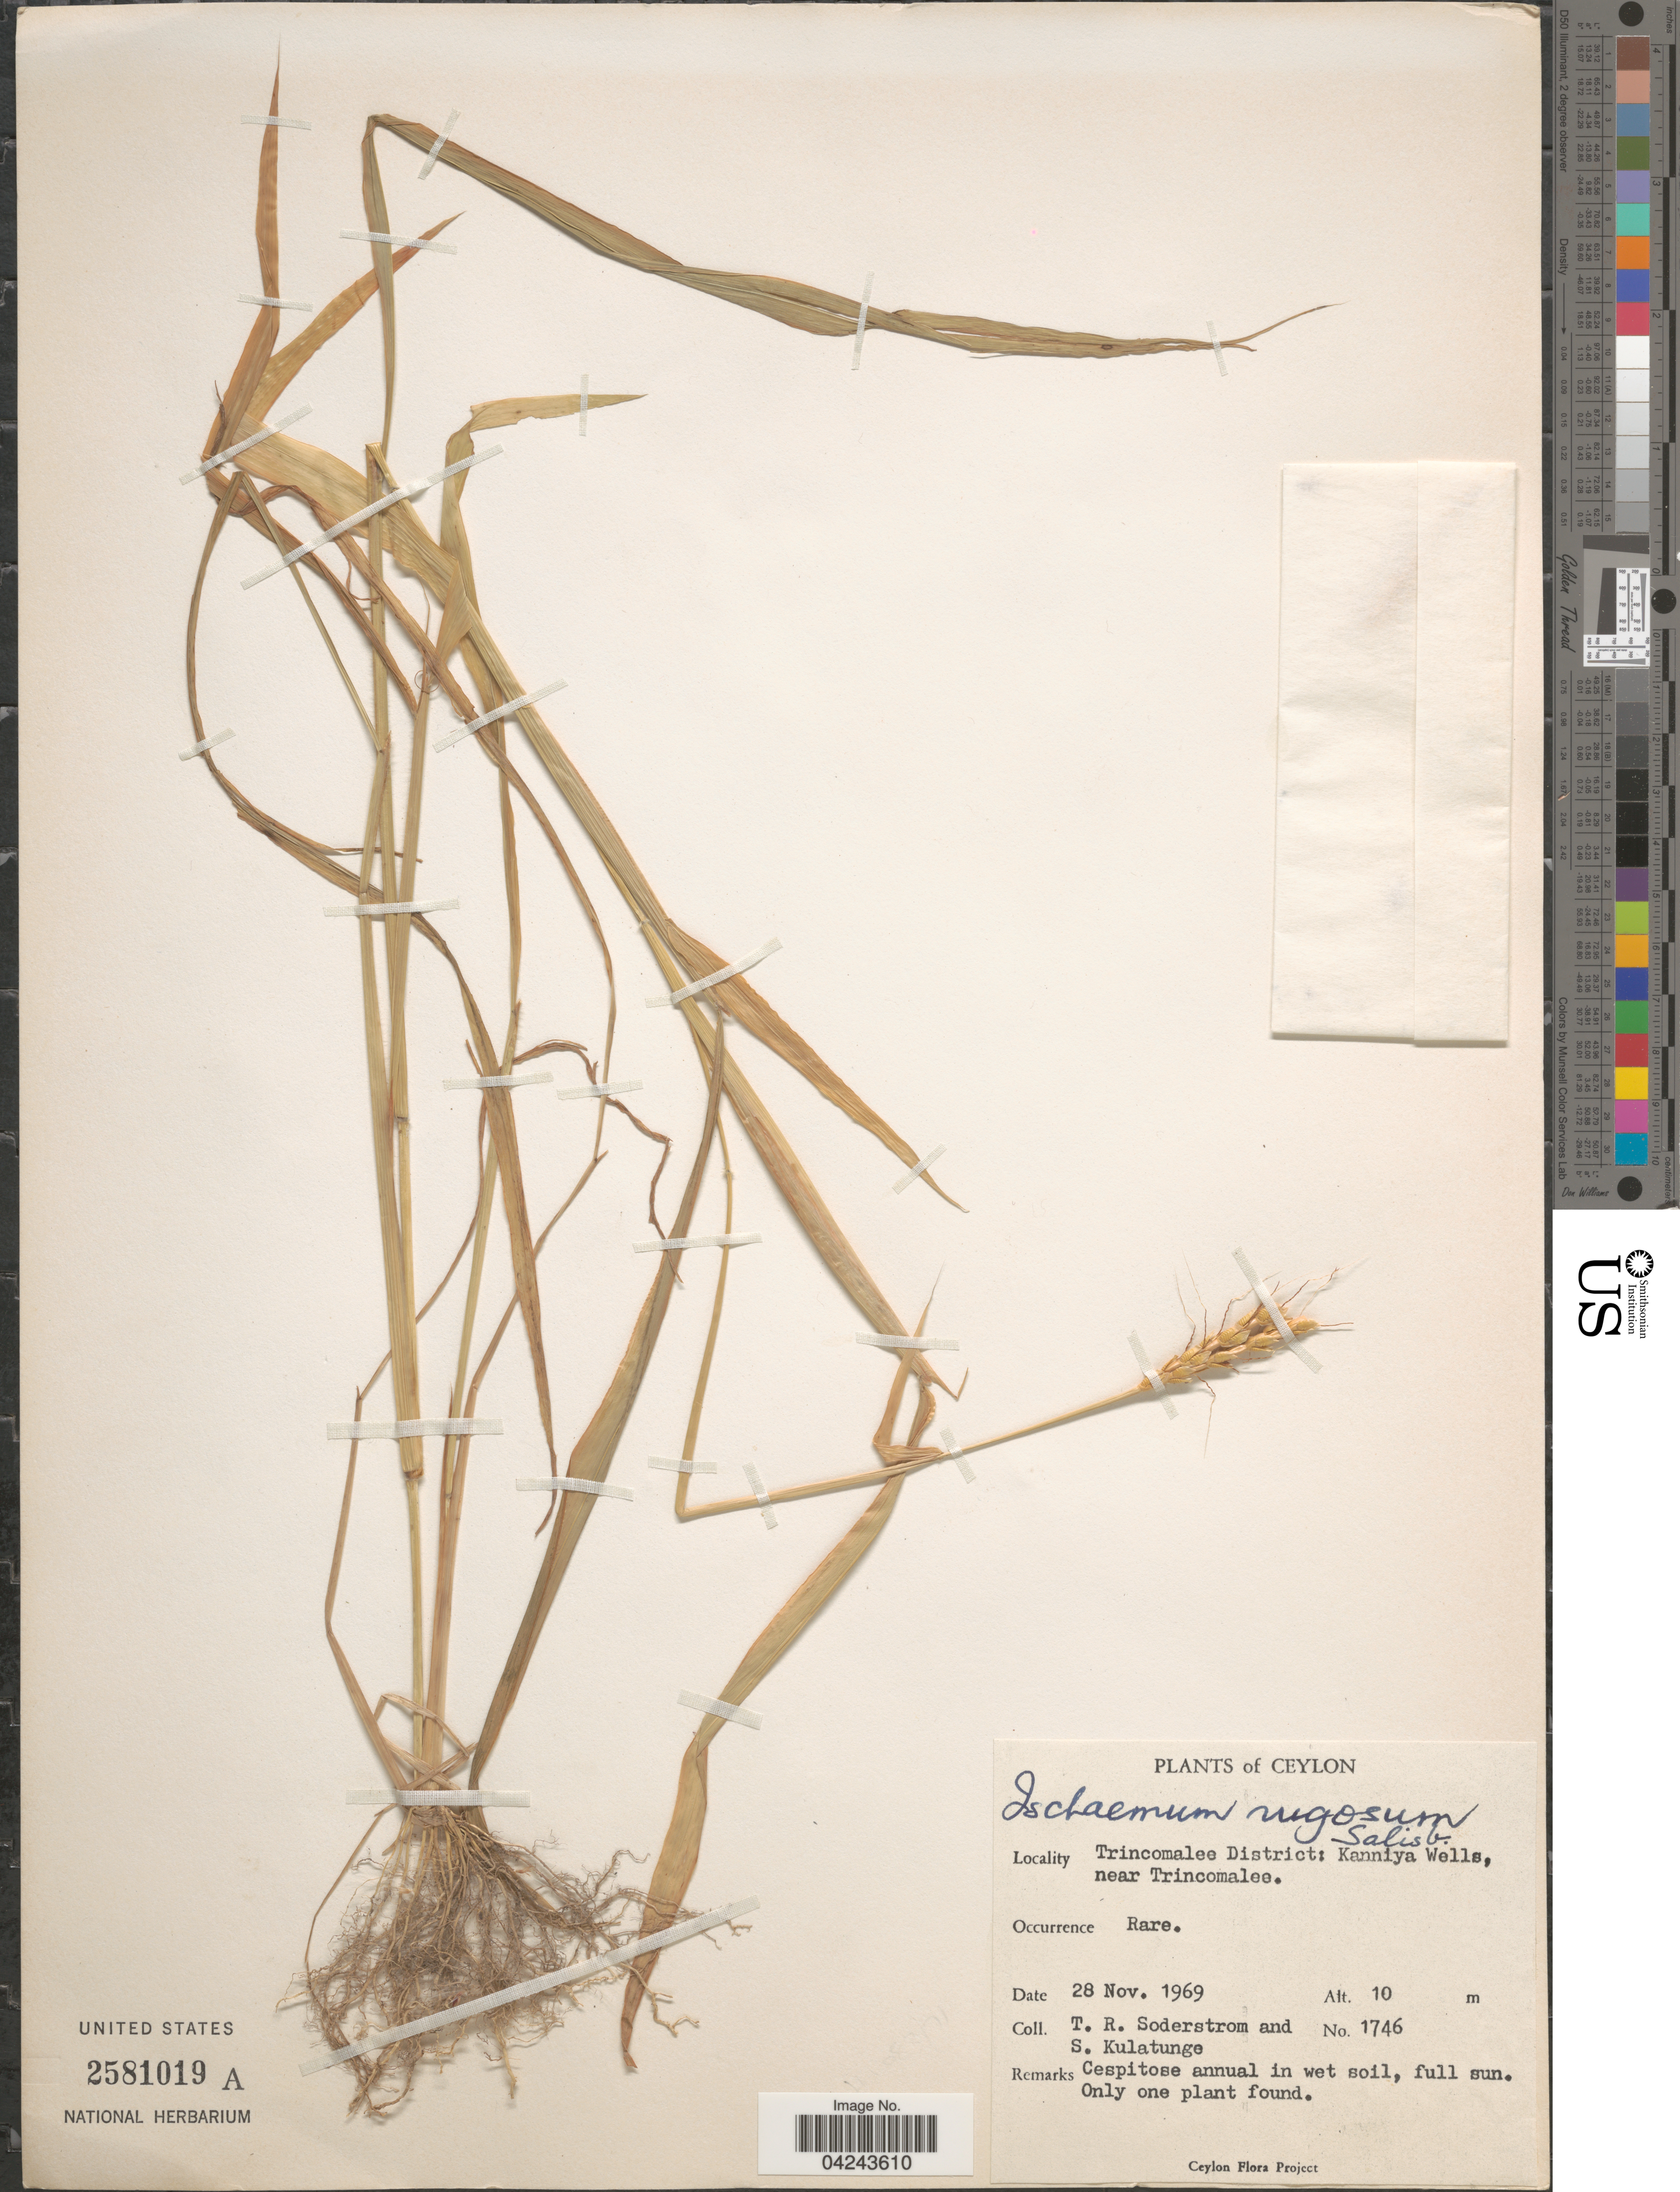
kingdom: Plantae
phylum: Tracheophyta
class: Liliopsida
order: Poales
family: Poaceae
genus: Ischaemum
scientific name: Ischaemum rugosum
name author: Salisb.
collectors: T. R. Soderstrom & S. Kulatunge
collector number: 1746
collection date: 1969-11-28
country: Sri Lanka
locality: Ceylon. Trincomalee District; Kanniya Wells, near Trincomalee.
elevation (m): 10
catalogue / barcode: US 2581019A